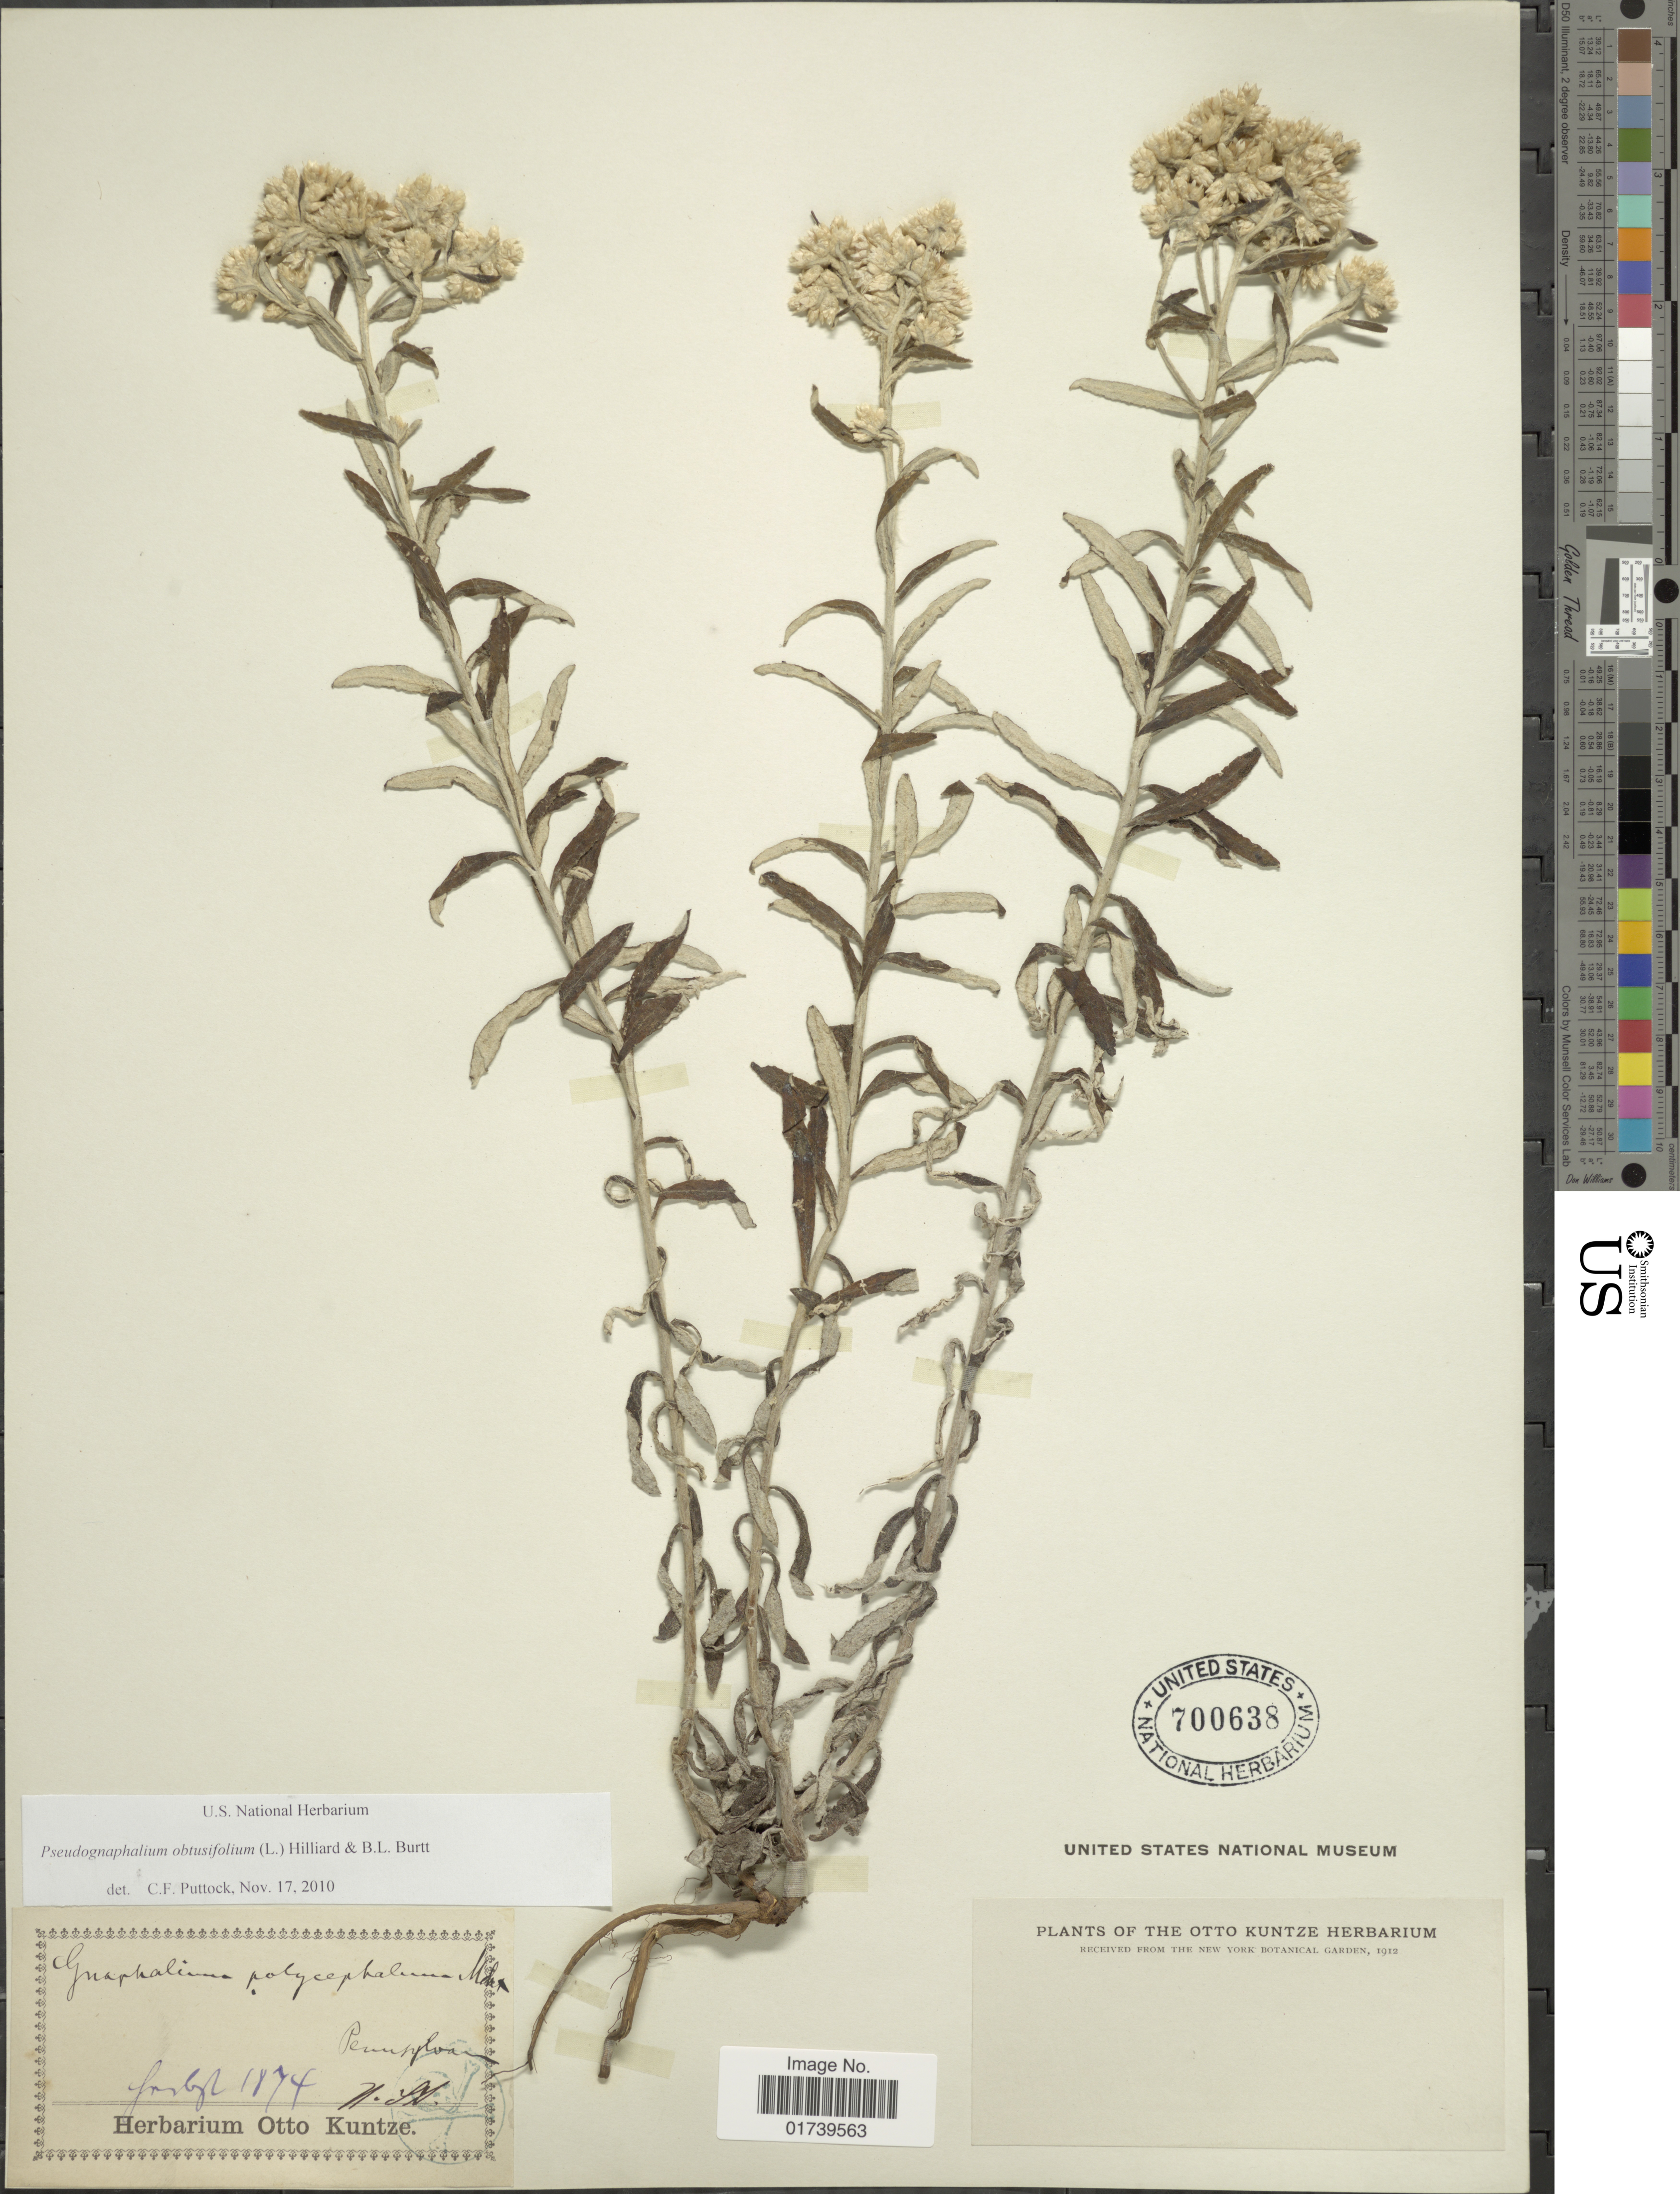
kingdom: Plantae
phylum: Tracheophyta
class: Magnoliopsida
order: Asterales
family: Asteraceae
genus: Pseudognaphalium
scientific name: Pseudognaphalium obtusifolium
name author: (L.) Hilliard & B.L. Burtt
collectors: ex Herb. O. Kuntze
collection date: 1874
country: United States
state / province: Pennsylvania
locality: Pennsylvania, N. W.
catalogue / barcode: US 700638